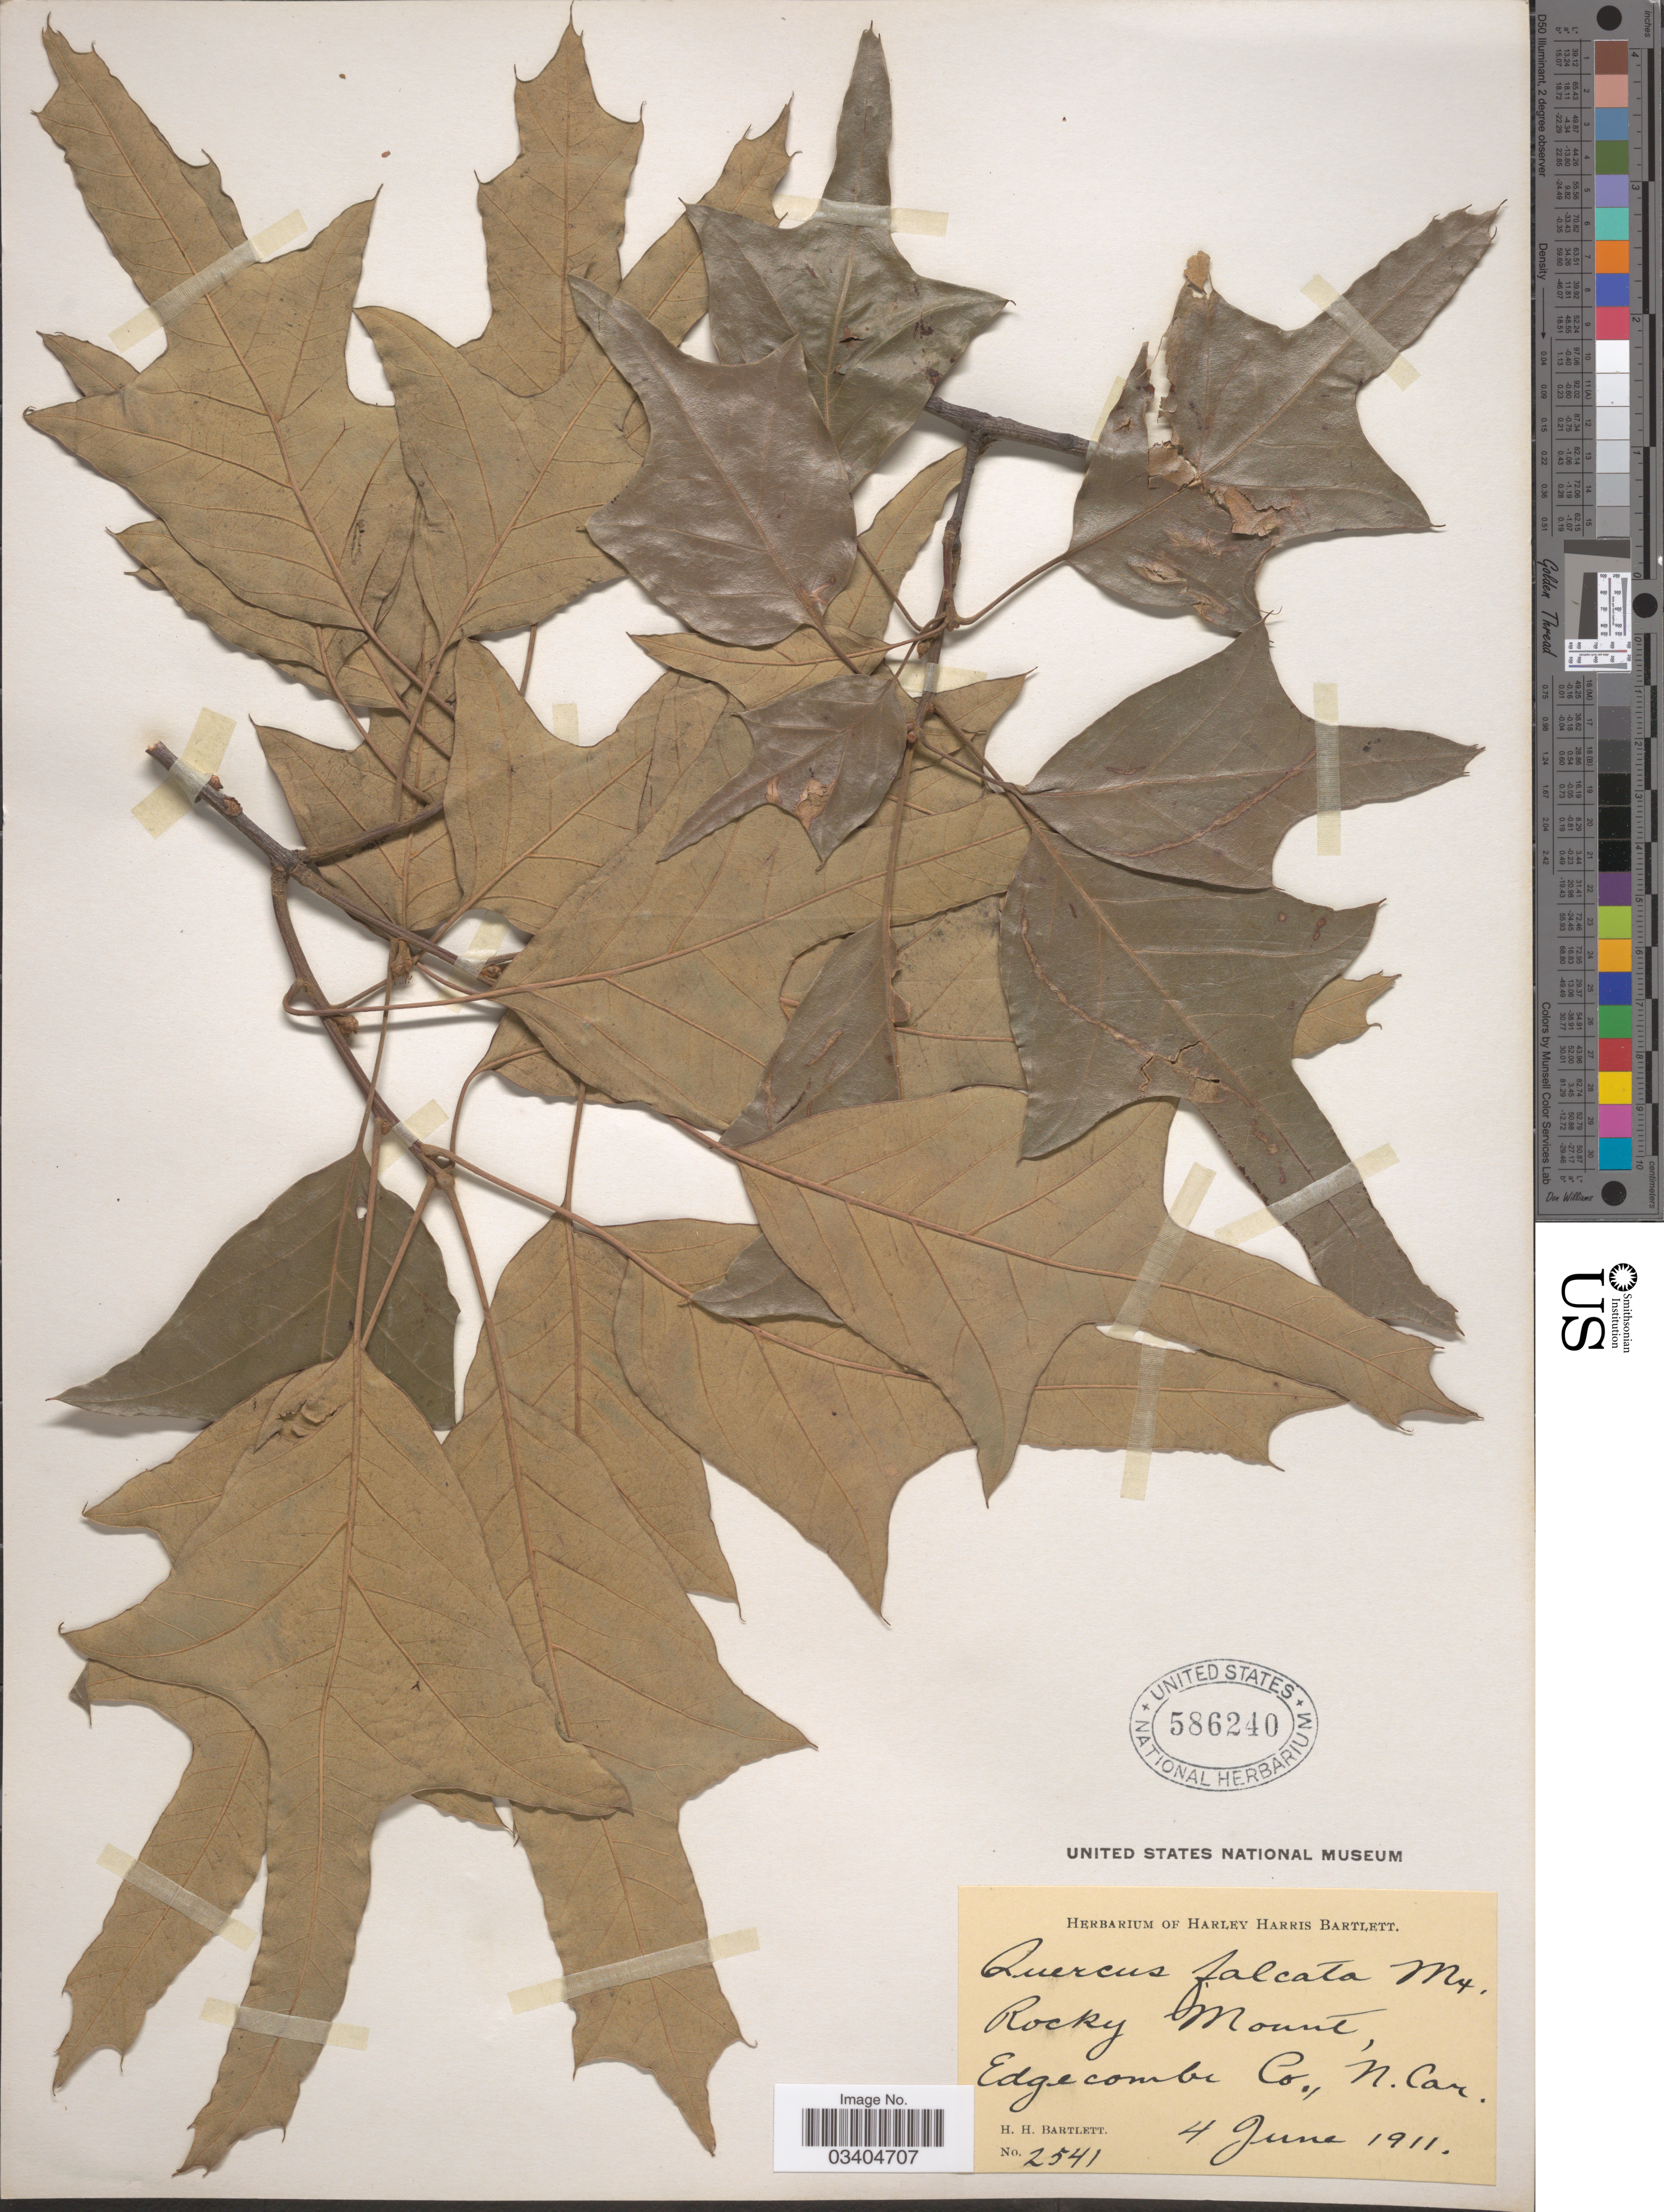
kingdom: Plantae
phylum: Tracheophyta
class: Magnoliopsida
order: Fagales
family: Fagaceae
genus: Quercus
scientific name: Quercus falcata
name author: Michx.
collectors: H. H. Bartlett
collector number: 2541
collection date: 1911-06-04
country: United States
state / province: North Carolina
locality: Rocky Mount, Edgecomb Co.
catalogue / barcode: US 586240